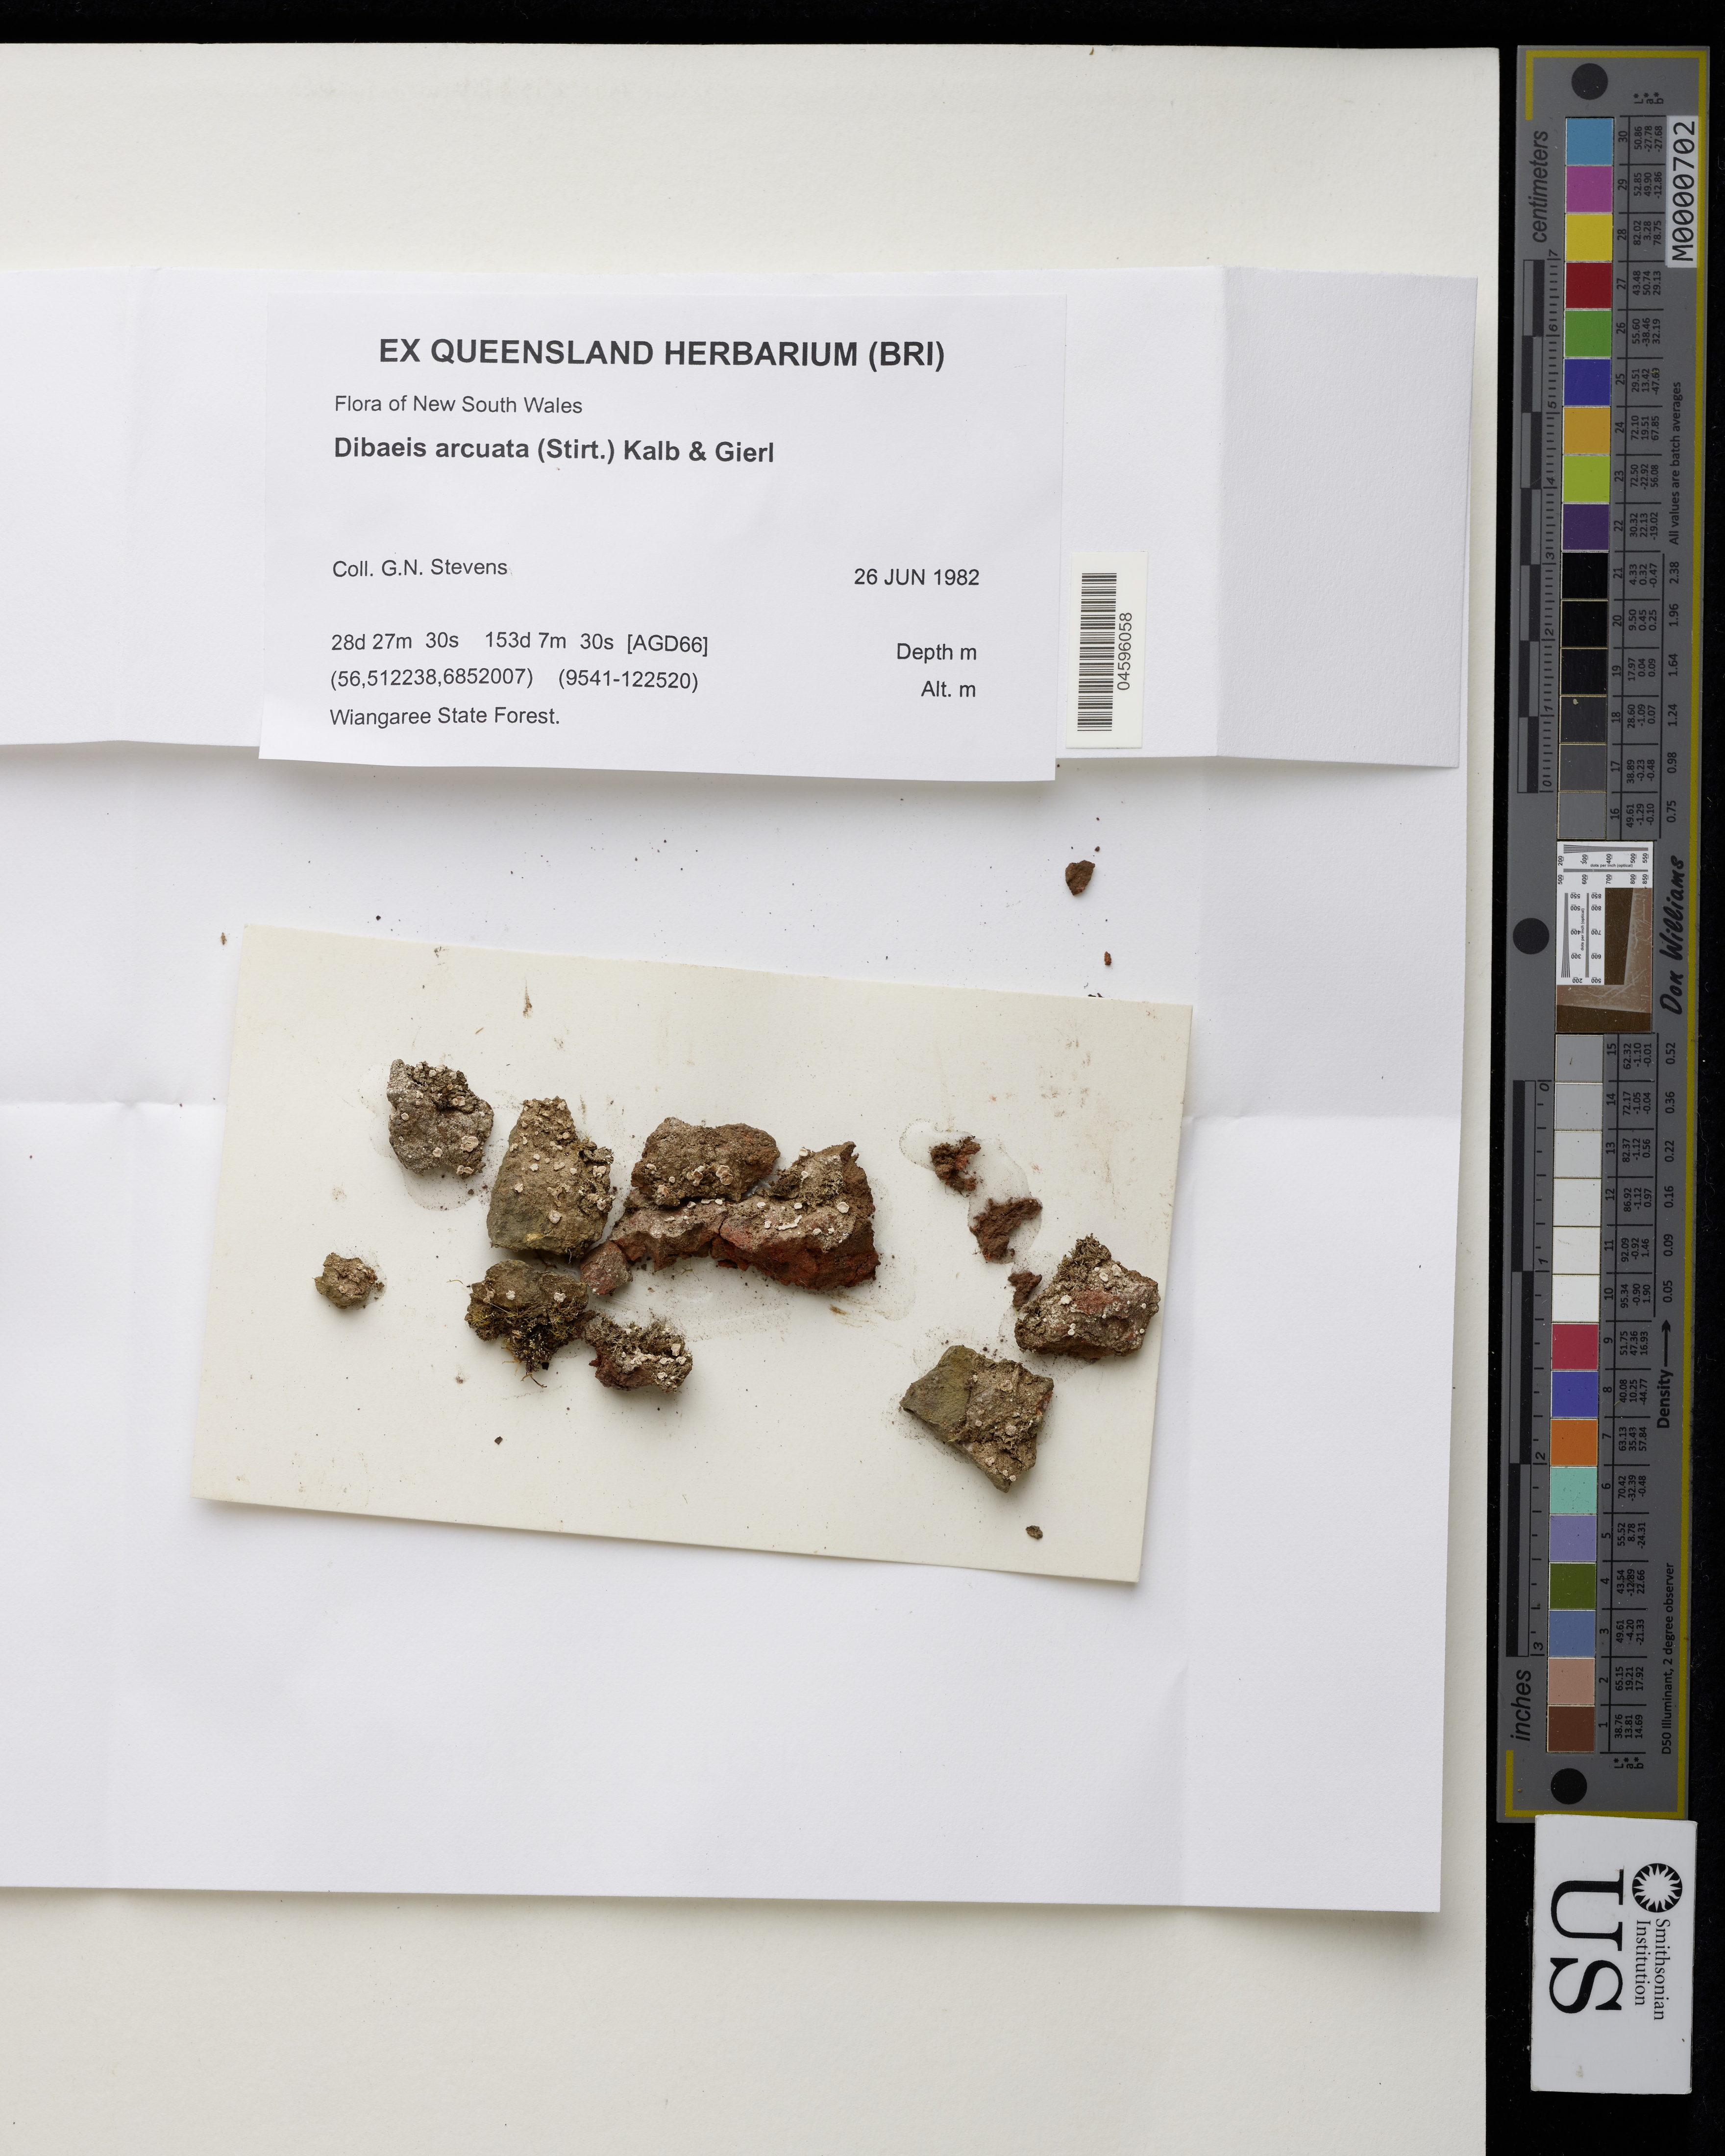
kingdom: Fungi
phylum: Ascomycota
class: Lecanoromycetes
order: Pertusariales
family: Icmadophilaceae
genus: Dibaeis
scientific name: Dibaeis arcuata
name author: (Stirton) Kalb & Gierl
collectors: G. Stevens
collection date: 1982-06-26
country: Australia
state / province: New South Wales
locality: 28d 27m 30s. 153d 7m 30s [AGD66]. Wiangaree State Forest. (9541-122520).